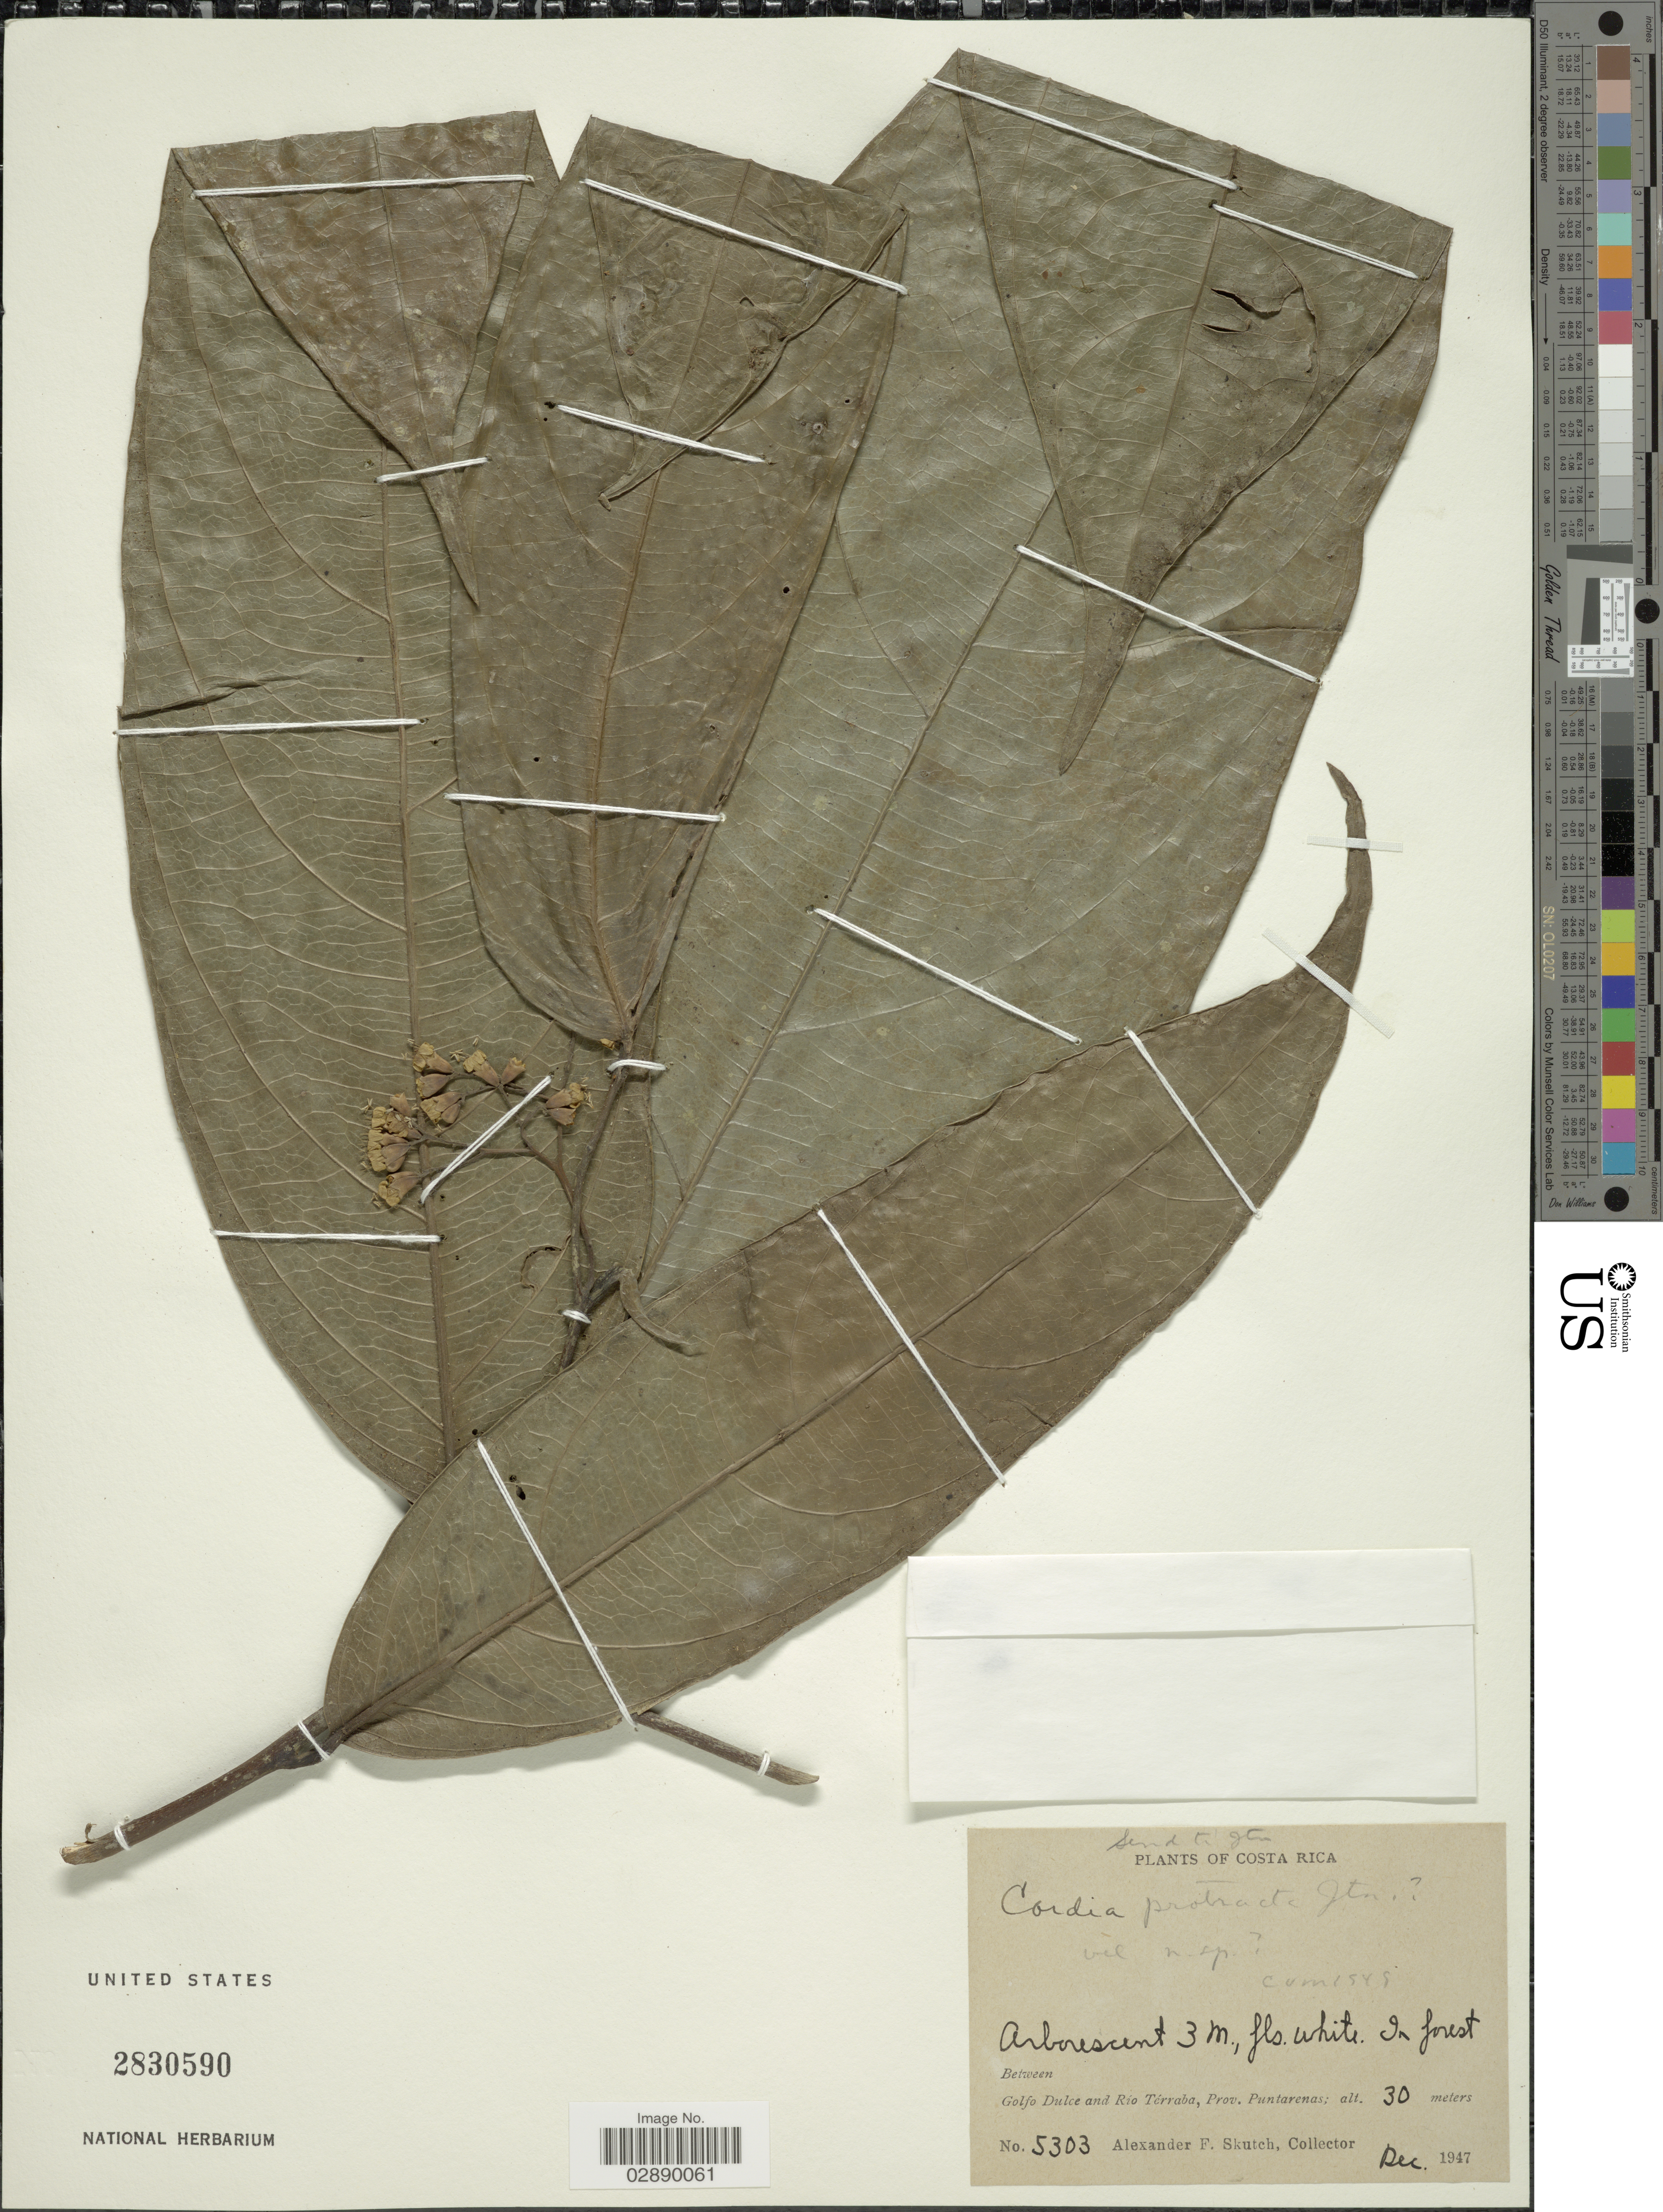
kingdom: Plantae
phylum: Tracheophyta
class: Magnoliopsida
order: Boraginales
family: Cordiaceae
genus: Cordia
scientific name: Cordia protracta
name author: I.M. Johnst.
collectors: A. F. Skutch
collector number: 5303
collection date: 1947-12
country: Costa Rica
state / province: Puntarenas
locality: Between Dulce and Rio Térraba, Prov. Puntarenas.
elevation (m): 30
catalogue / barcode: US 2830590